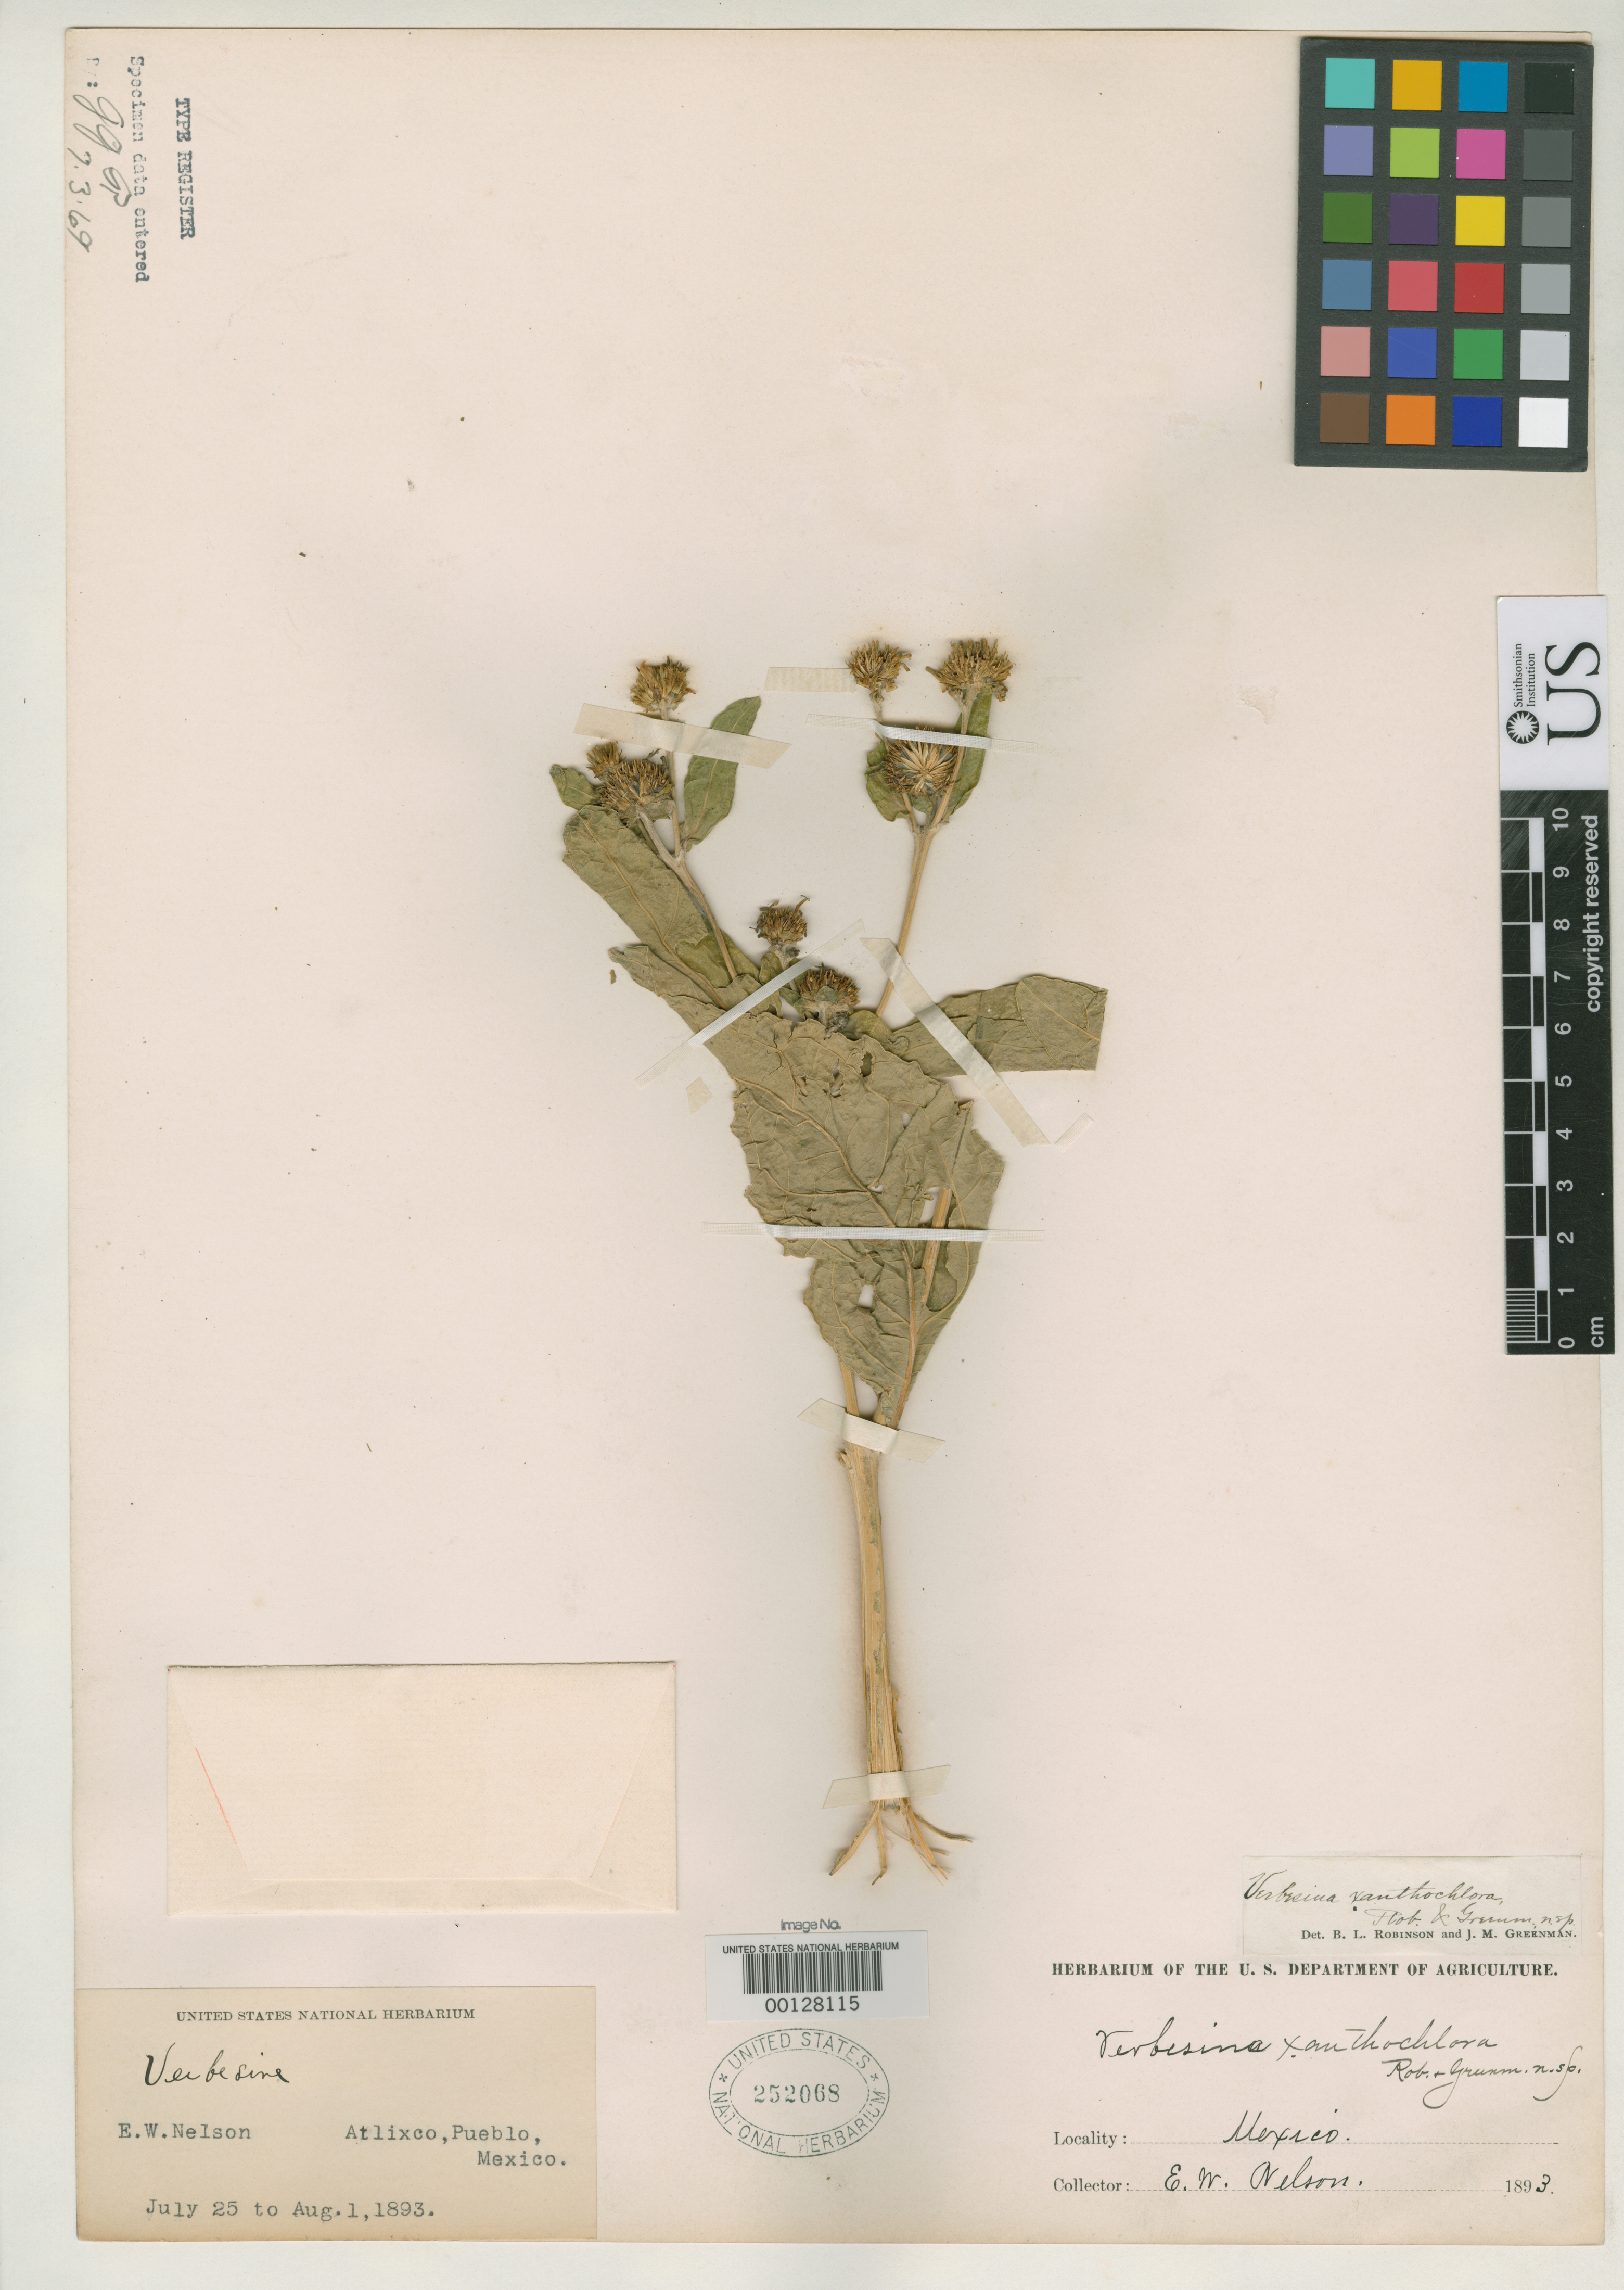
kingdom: Plantae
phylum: Tracheophyta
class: Magnoliopsida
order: Asterales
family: Asteraceae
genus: Verbesina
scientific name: Verbesina xanthochlora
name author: B.L. Rob. & Greenm.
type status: Type Collection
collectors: E. W. Nelson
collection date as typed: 25 Jul 1893 to 01 Aug 1893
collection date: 1893-07-25/1893-08-01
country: Mexico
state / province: Puebla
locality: Atlixco.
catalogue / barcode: US 252068